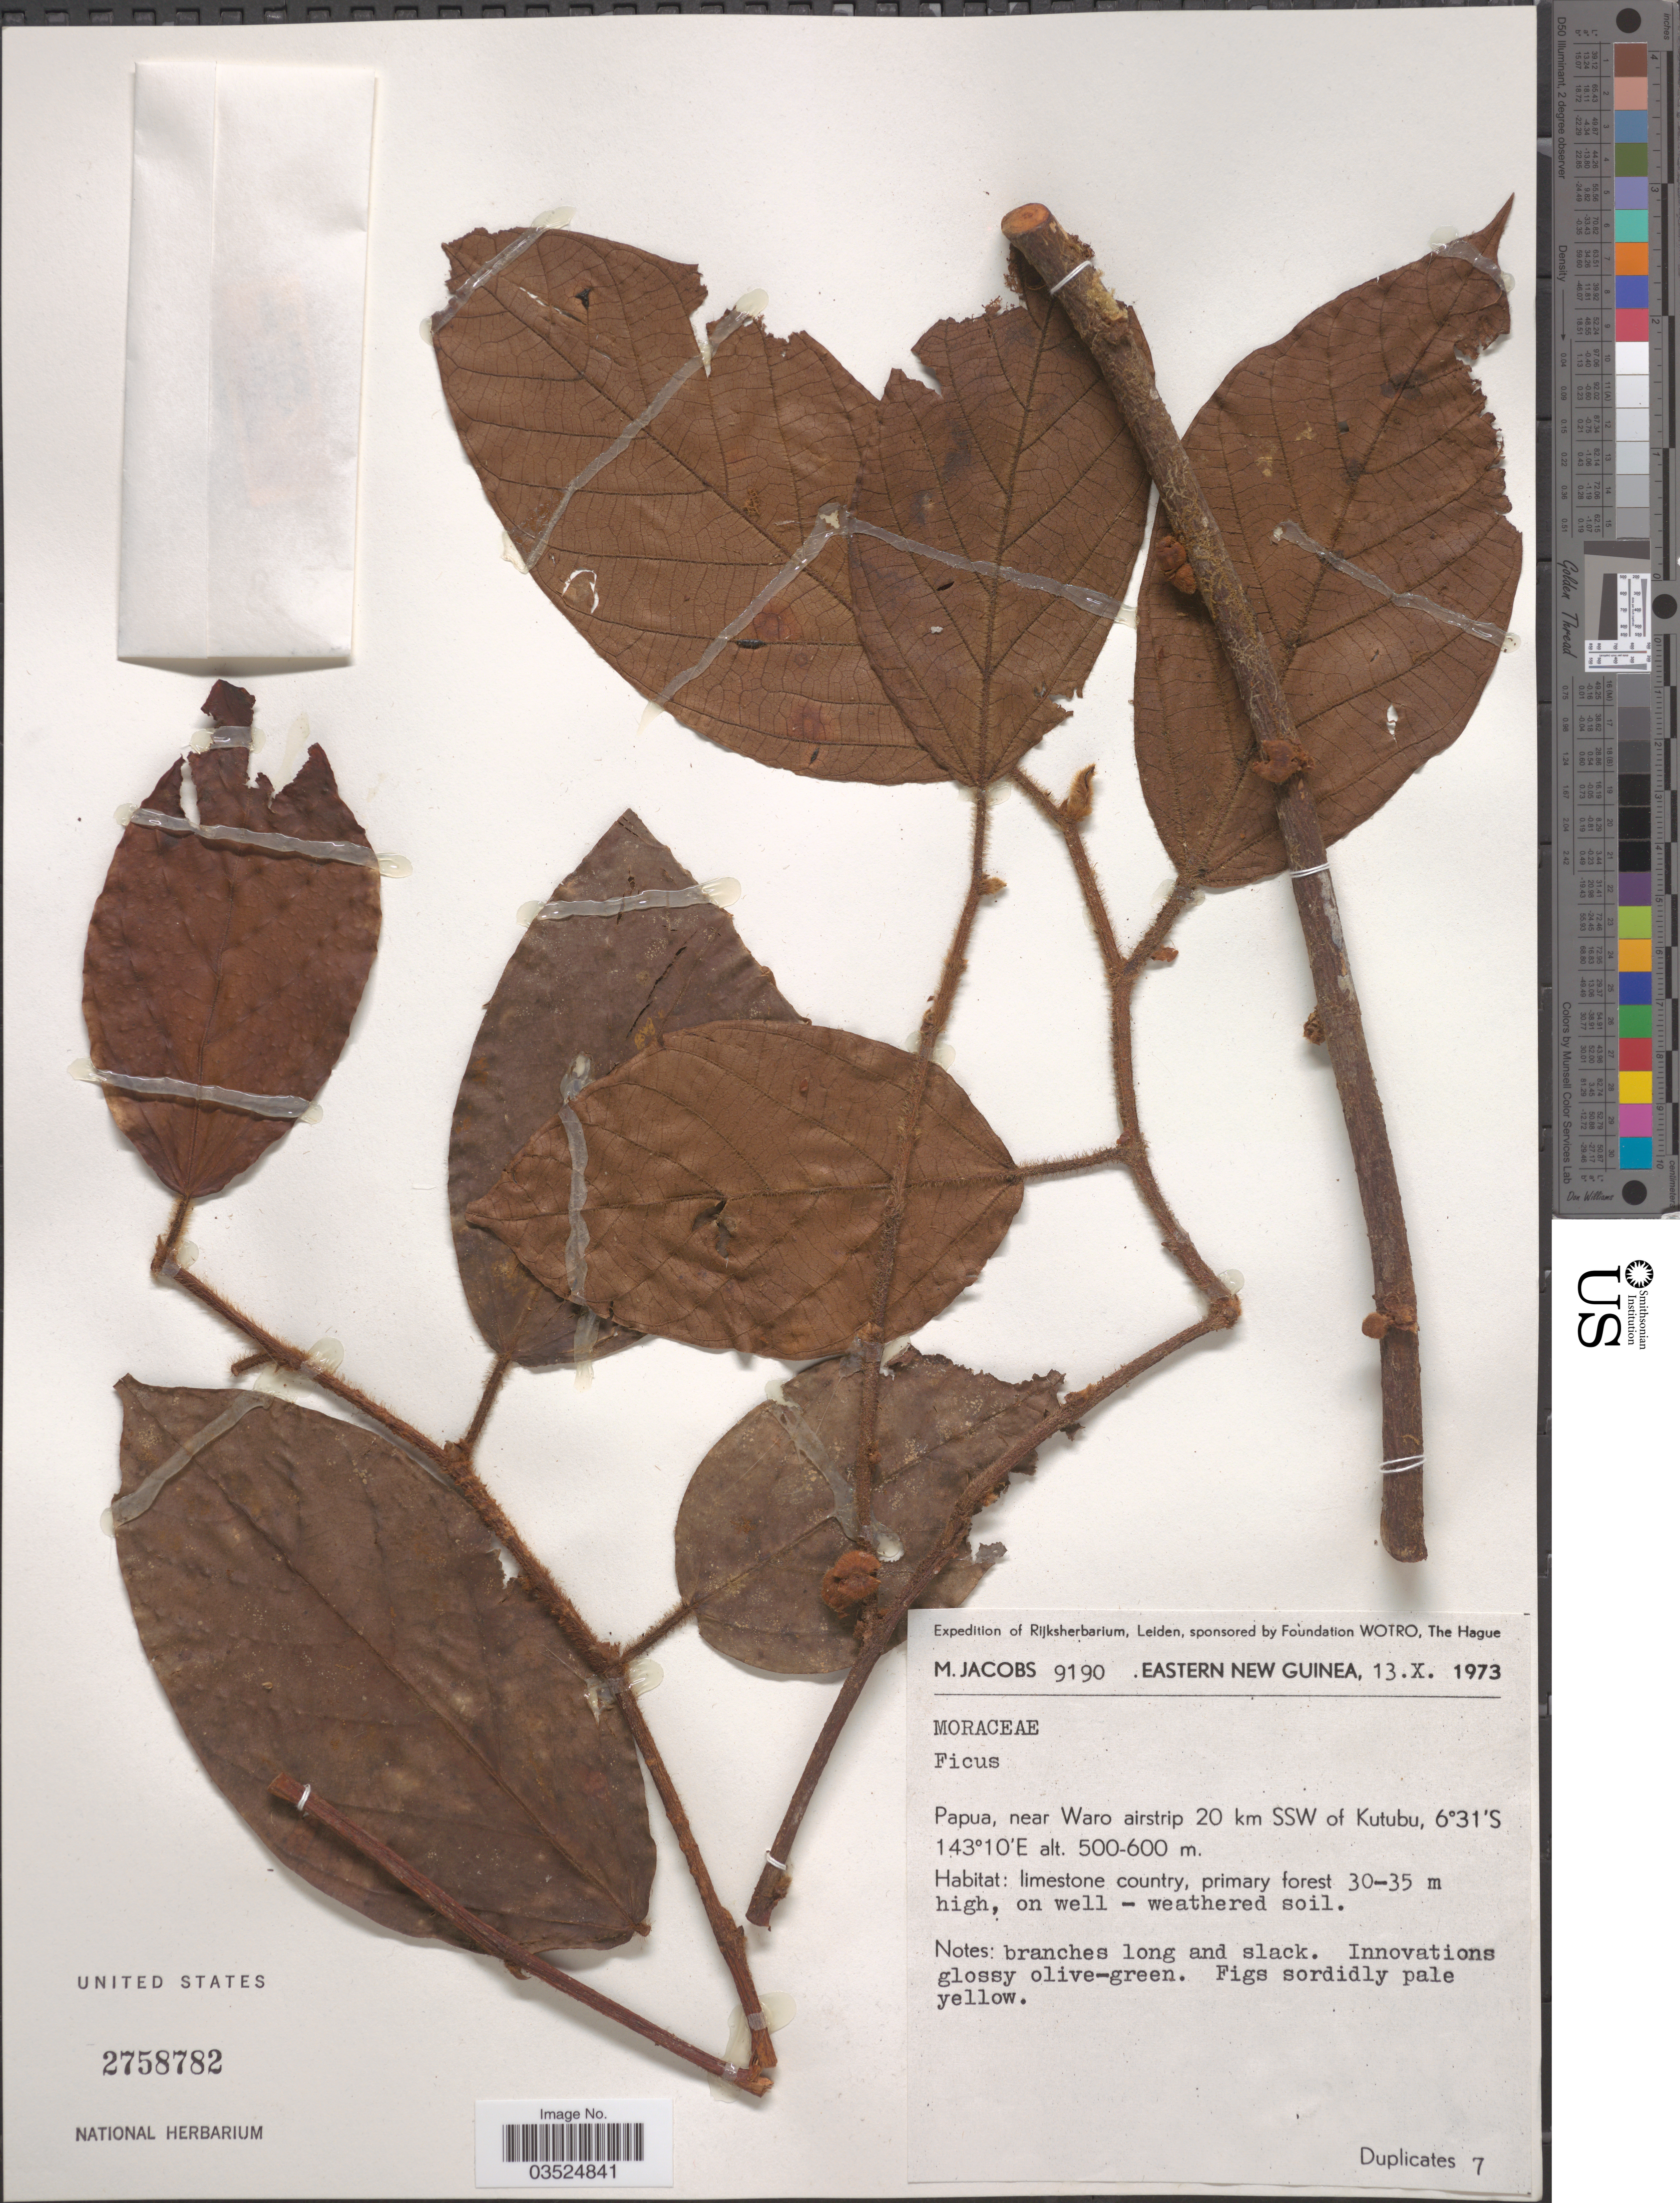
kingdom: Plantae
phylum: Tracheophyta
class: Magnoliopsida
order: Rosales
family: Moraceae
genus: Ficus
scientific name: Ficus sp.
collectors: M. Jacobs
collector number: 9190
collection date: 1973-10-13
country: Papua New Guinea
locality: Eastern New Guinea. Papua, near Waro airstrip 20 km SSW of Kutubu.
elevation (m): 500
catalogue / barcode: US 2758782